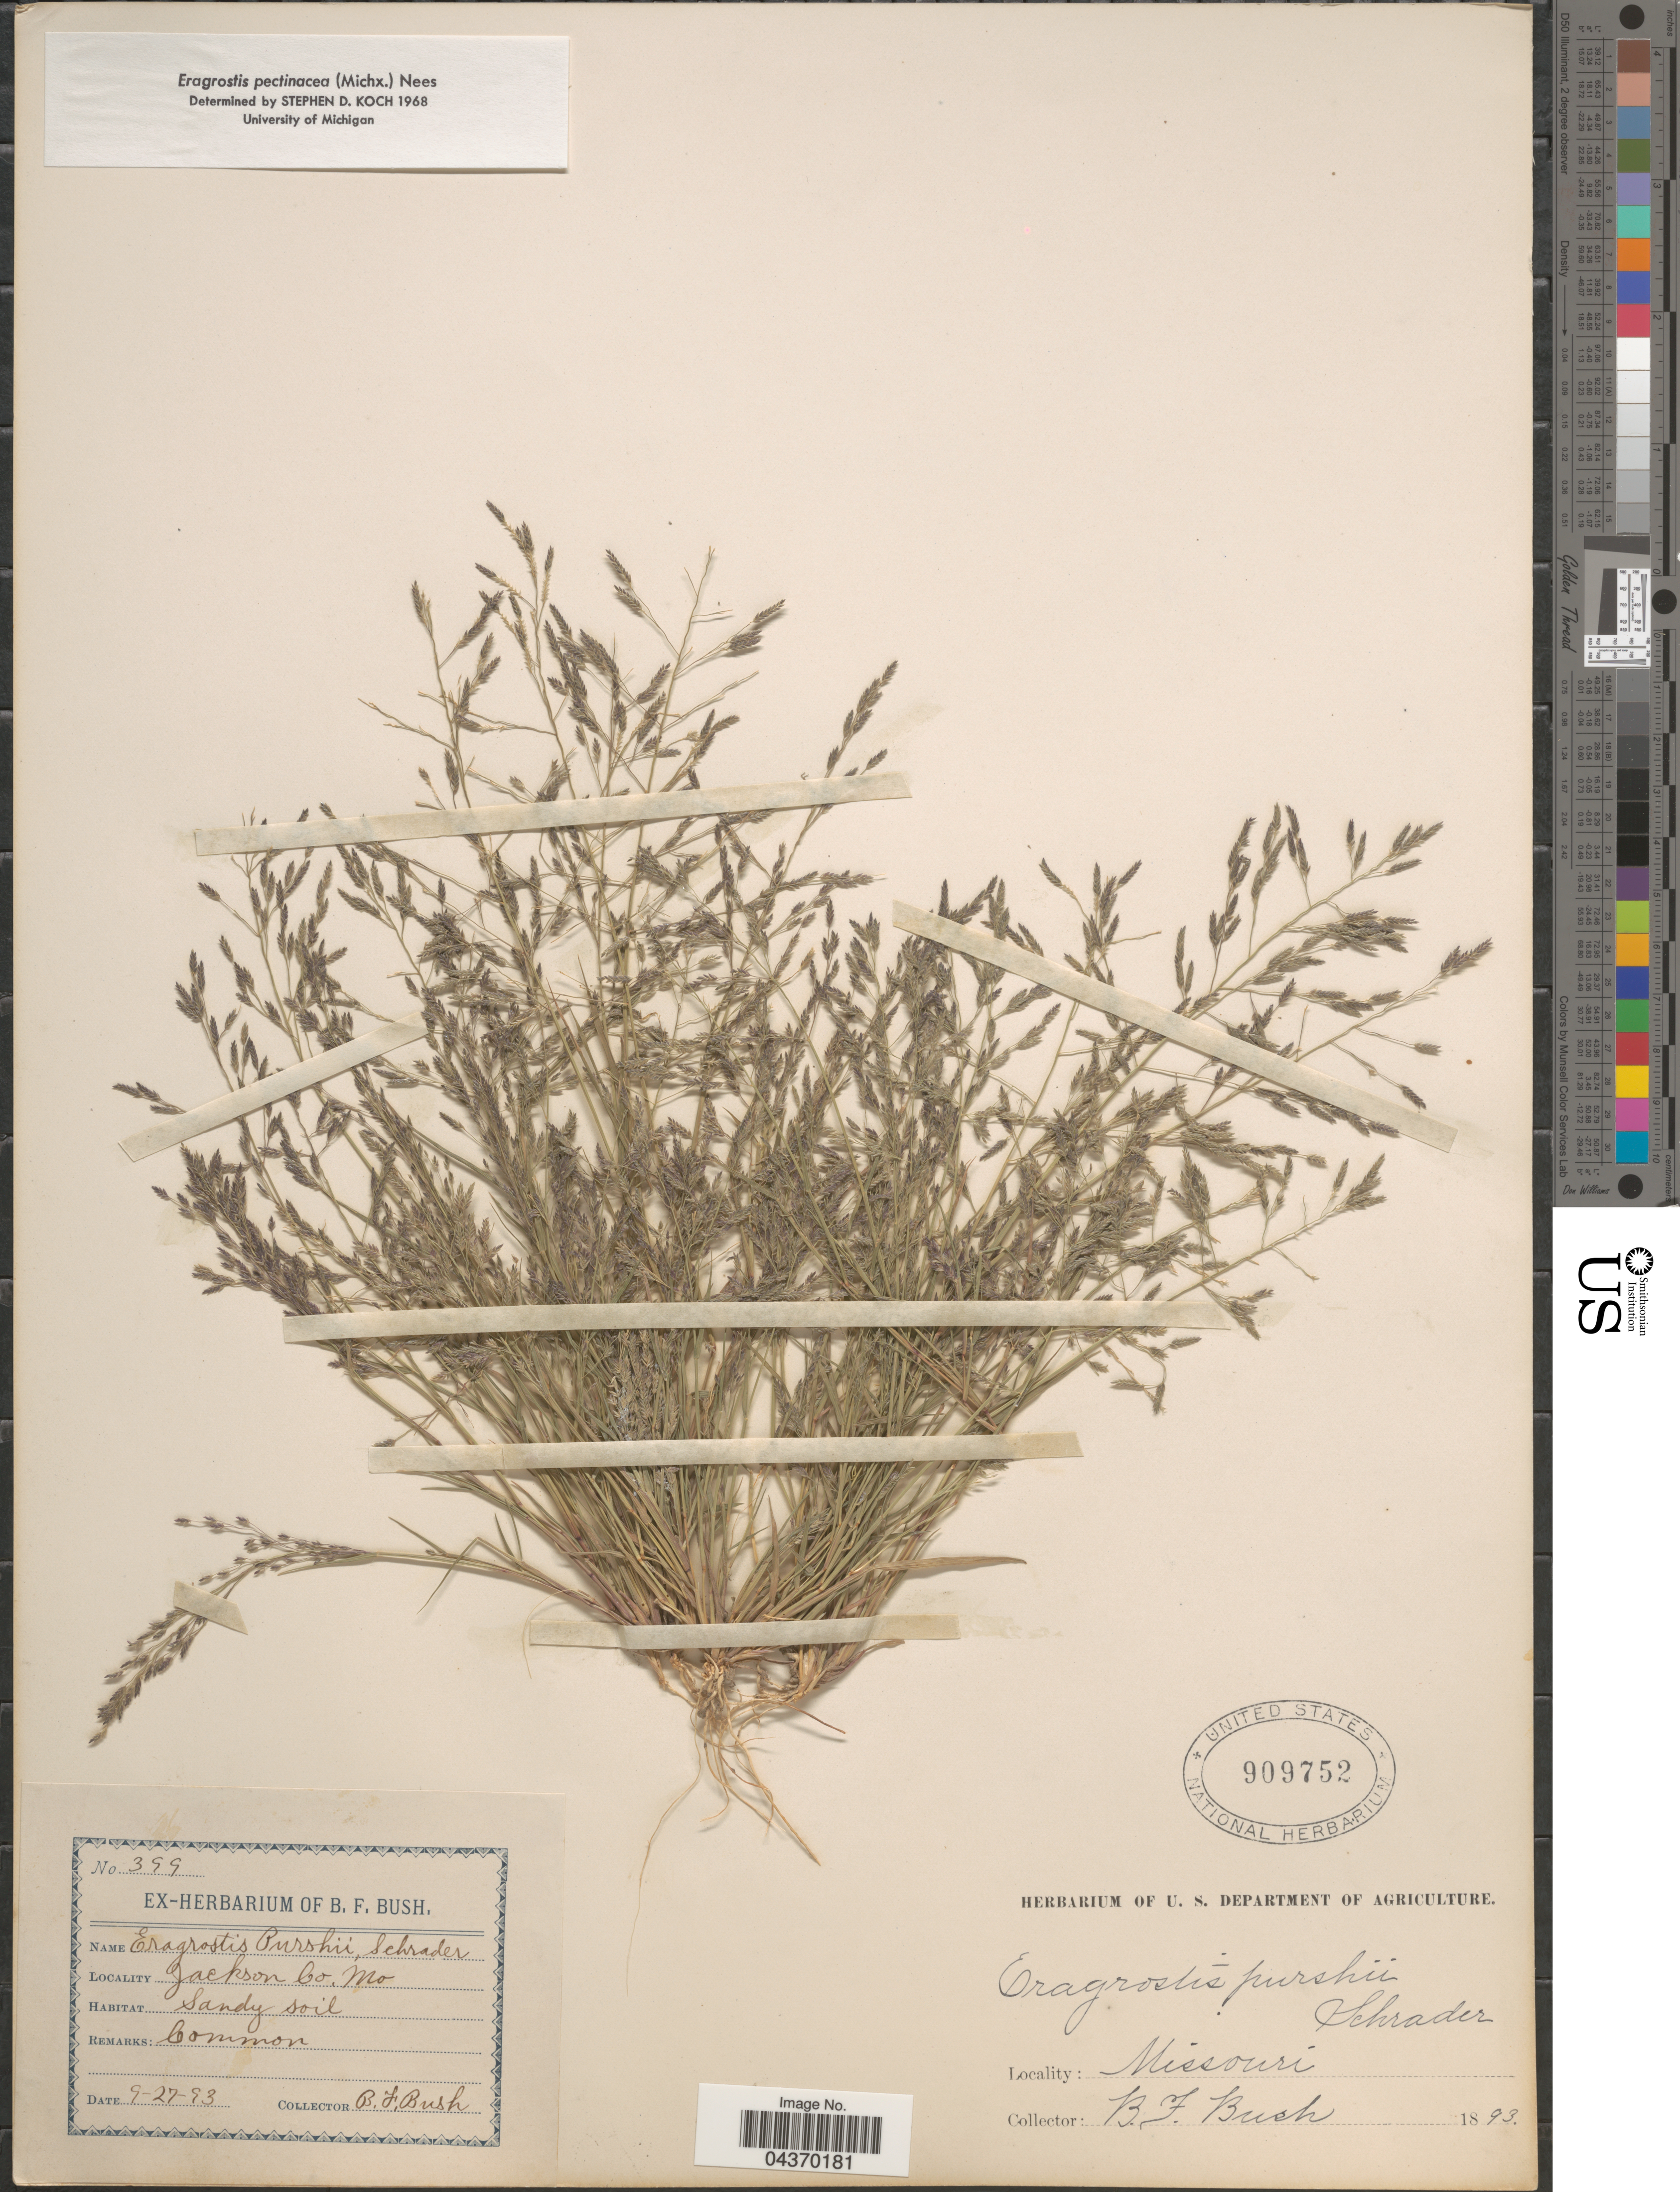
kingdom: Plantae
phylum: Tracheophyta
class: Liliopsida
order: Poales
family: Poaceae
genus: Eragrostis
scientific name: Eragrostis pectinacea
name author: (Michx.) Nees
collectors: B. F. Bush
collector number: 399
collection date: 1893-09-27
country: United States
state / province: Missouri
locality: Jackson Co.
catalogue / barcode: US 909752